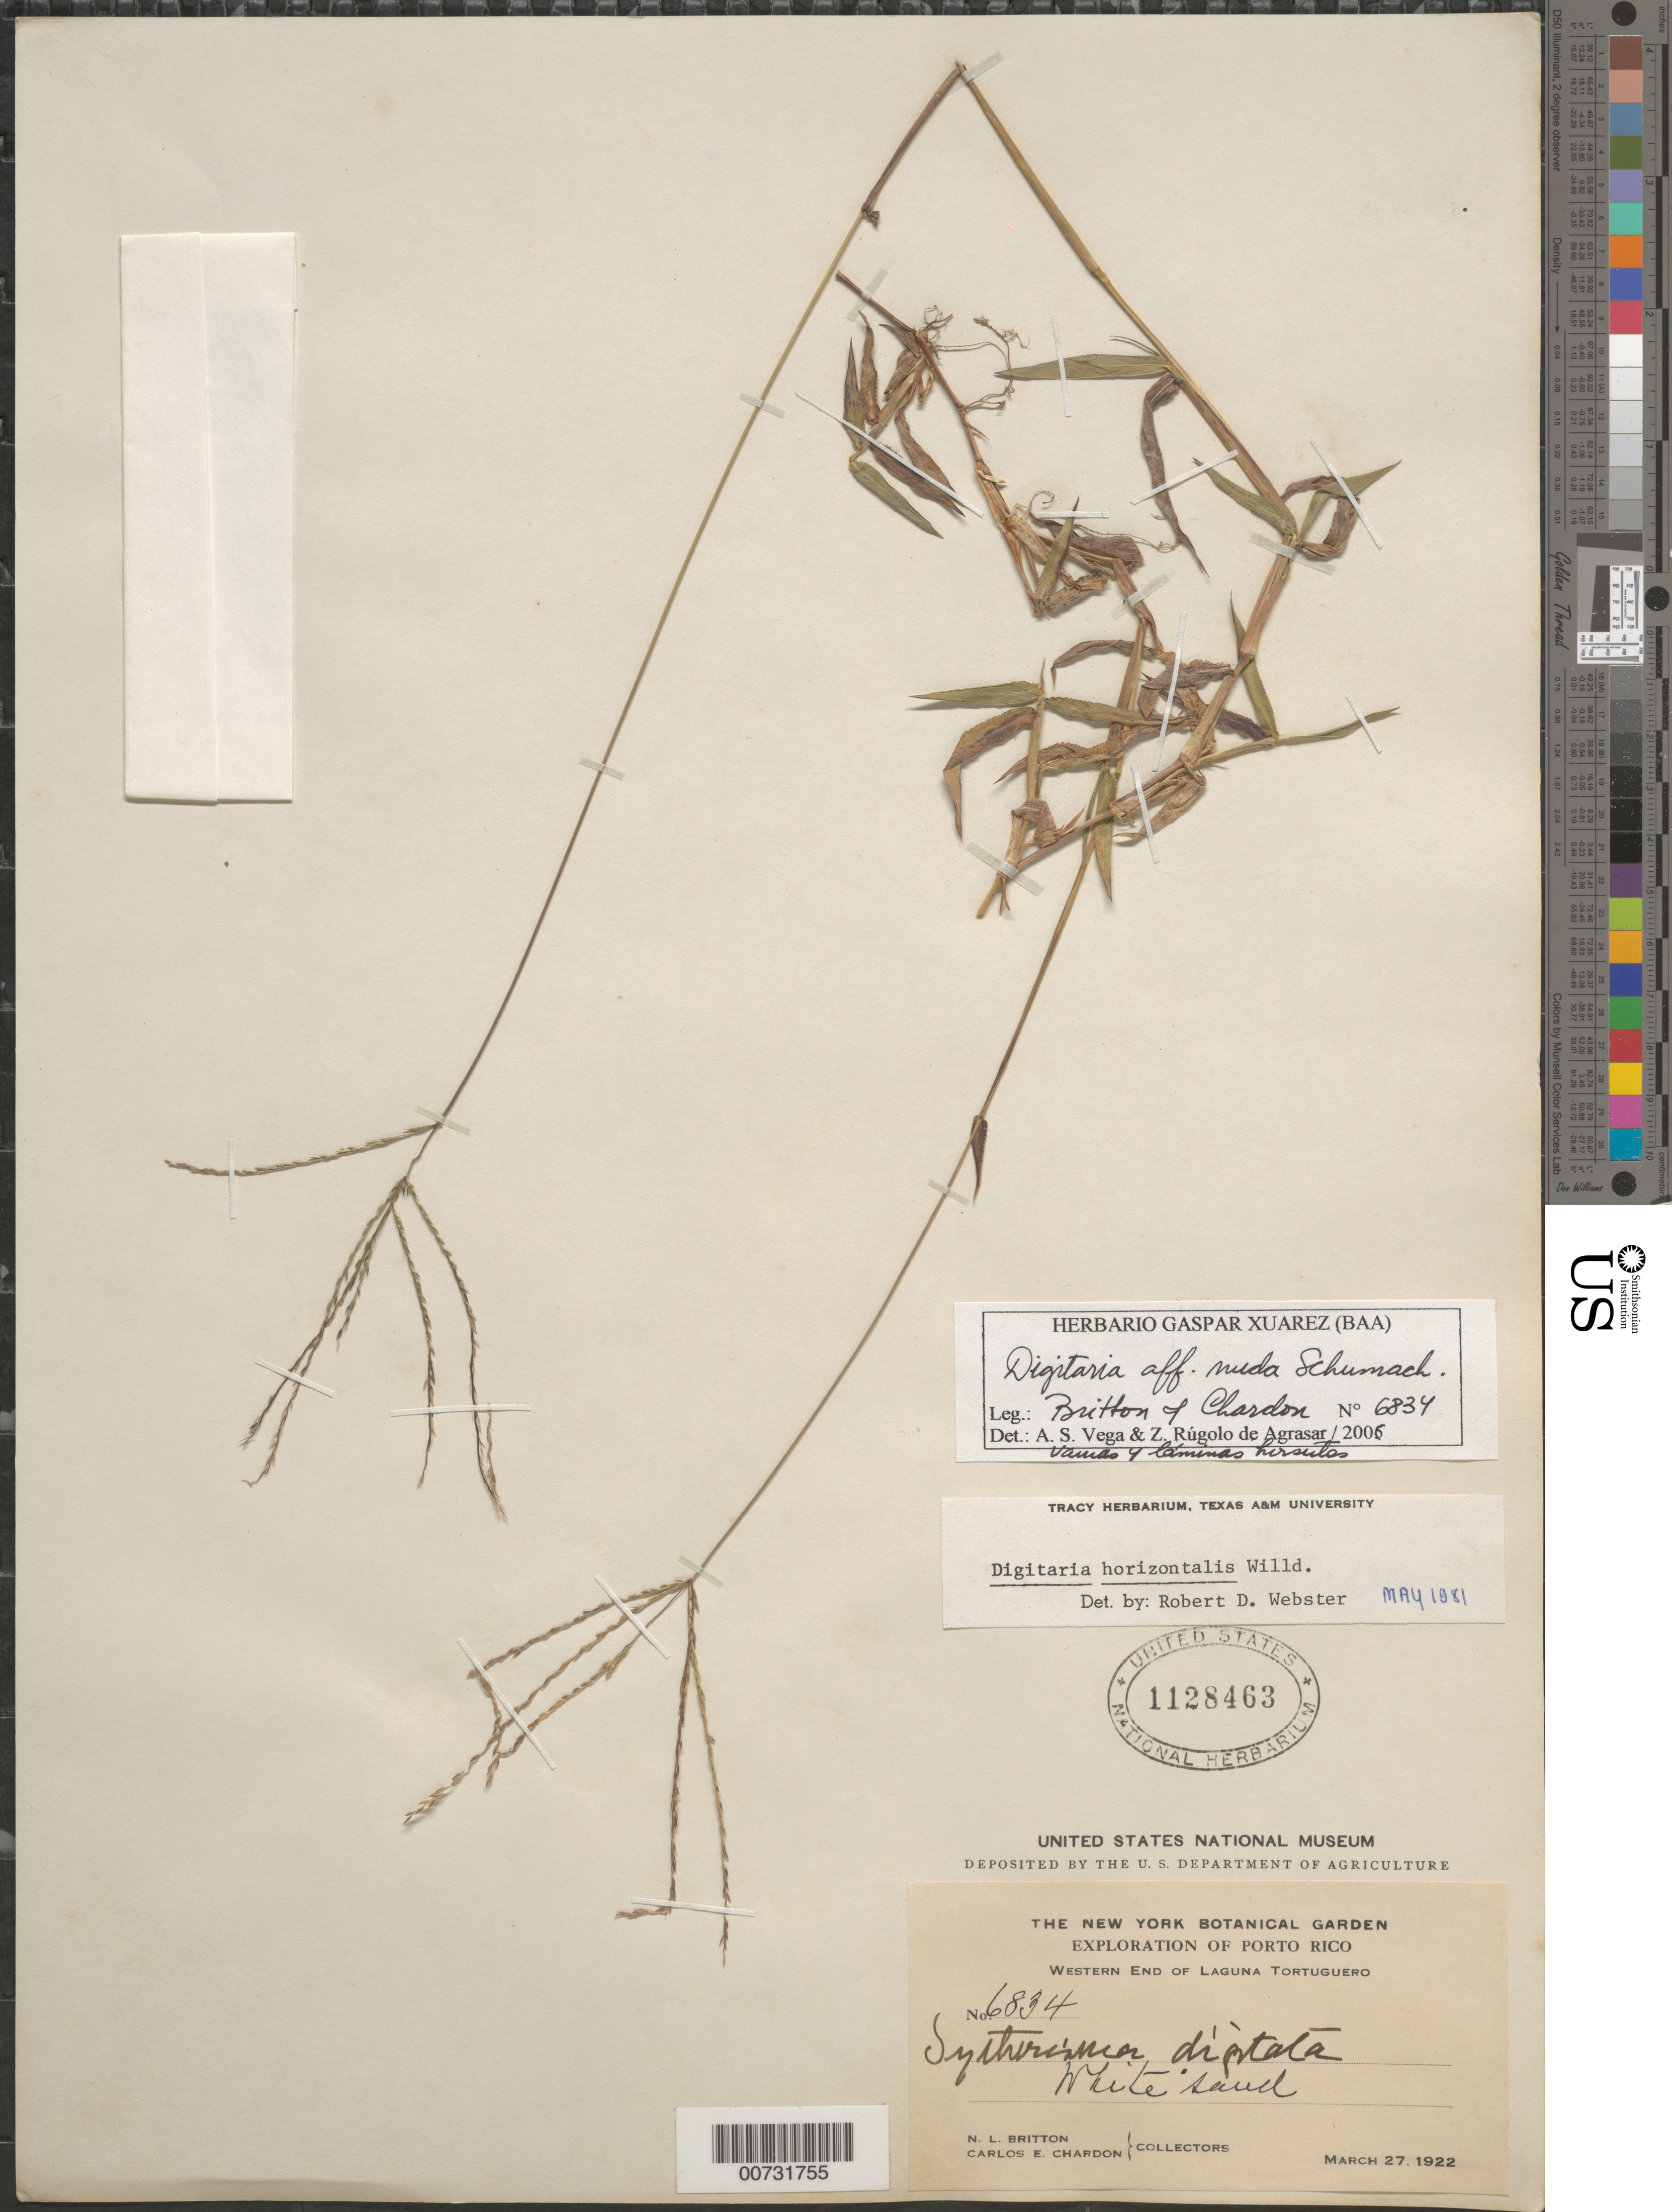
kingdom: Plantae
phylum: Tracheophyta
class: Liliopsida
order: Poales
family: Poaceae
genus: Digitaria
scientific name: Digitaria nuda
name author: Schumach.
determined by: Vega, A. S.; Rúgolo de Agrasar, Z. E.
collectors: N. Britton & C. E. Chardón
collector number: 6834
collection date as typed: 27 Mar 1922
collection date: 1922-03-27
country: Puerto Rico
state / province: Manatí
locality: Laguna Tortuguero, western end of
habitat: White sand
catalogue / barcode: US 1128463